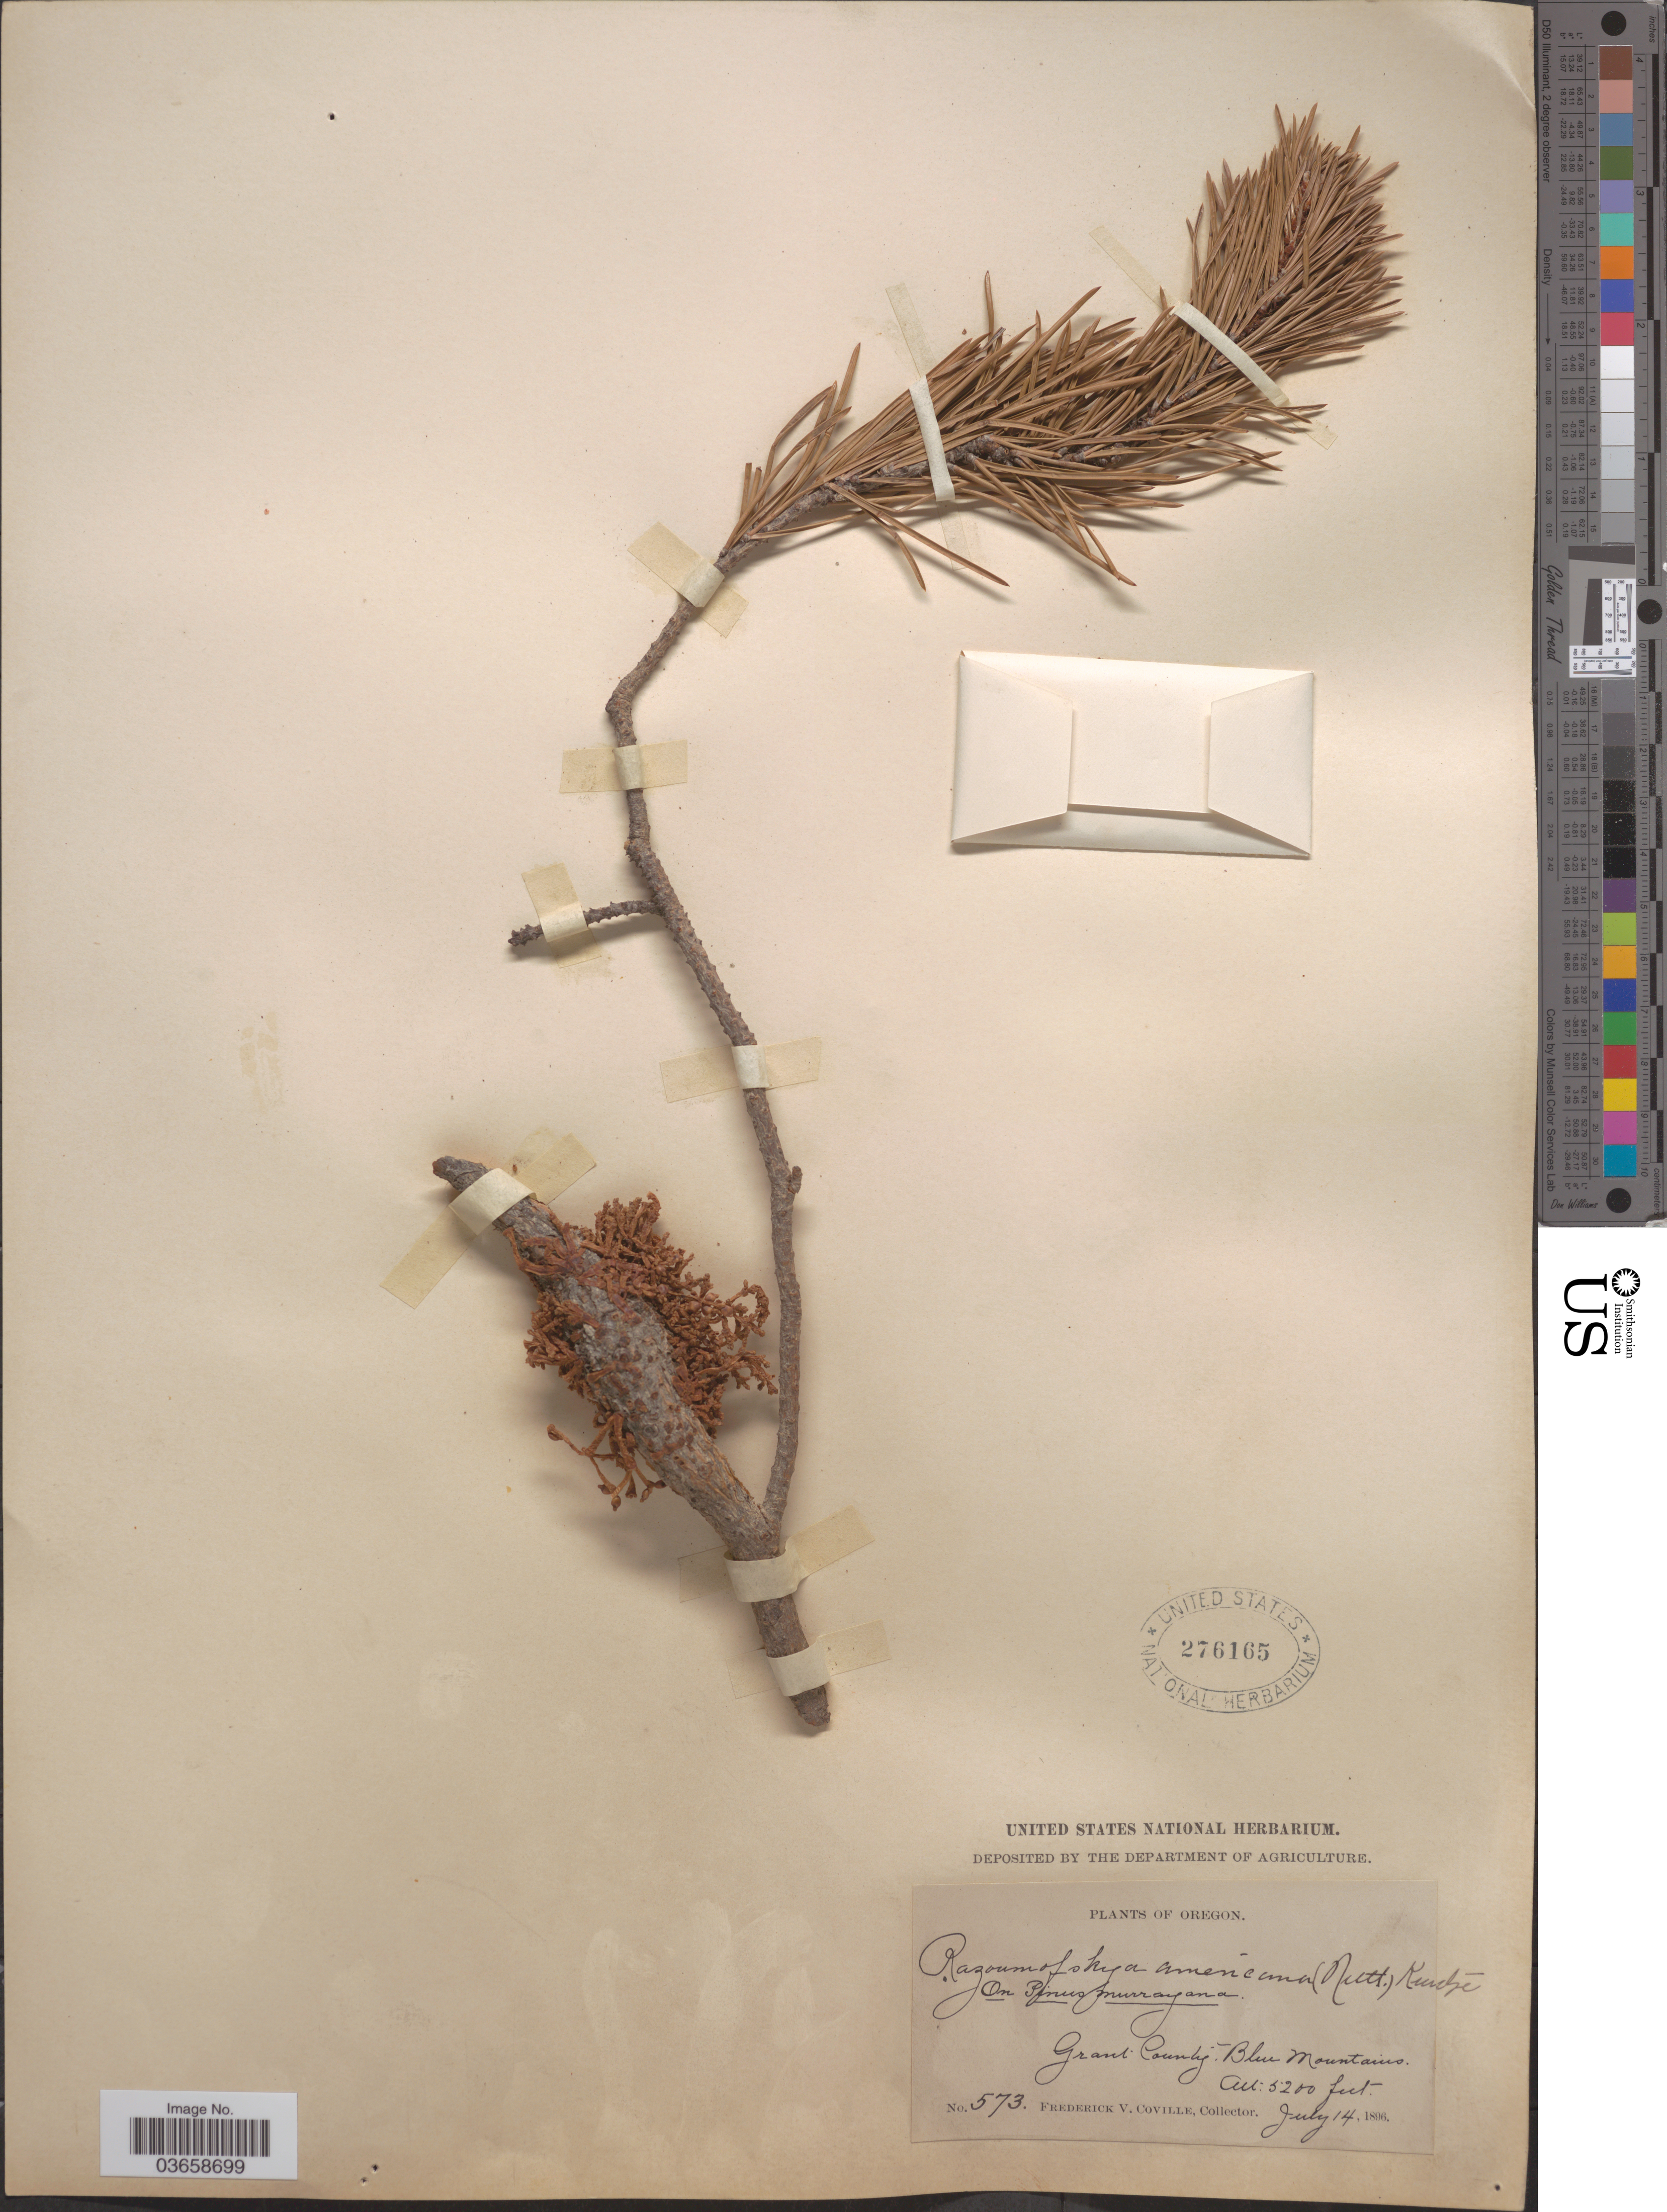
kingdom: Plantae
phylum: Tracheophyta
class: Magnoliopsida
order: Santalales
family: Viscaceae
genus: Arceuthobium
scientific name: Arceuthobium americanum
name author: Nutt. ex A. Gray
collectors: F. V. Coville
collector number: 573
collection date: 1896-07-14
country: United States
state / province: Oregon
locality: Grant County, Blue Mountains.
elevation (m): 1585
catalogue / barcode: US 276165